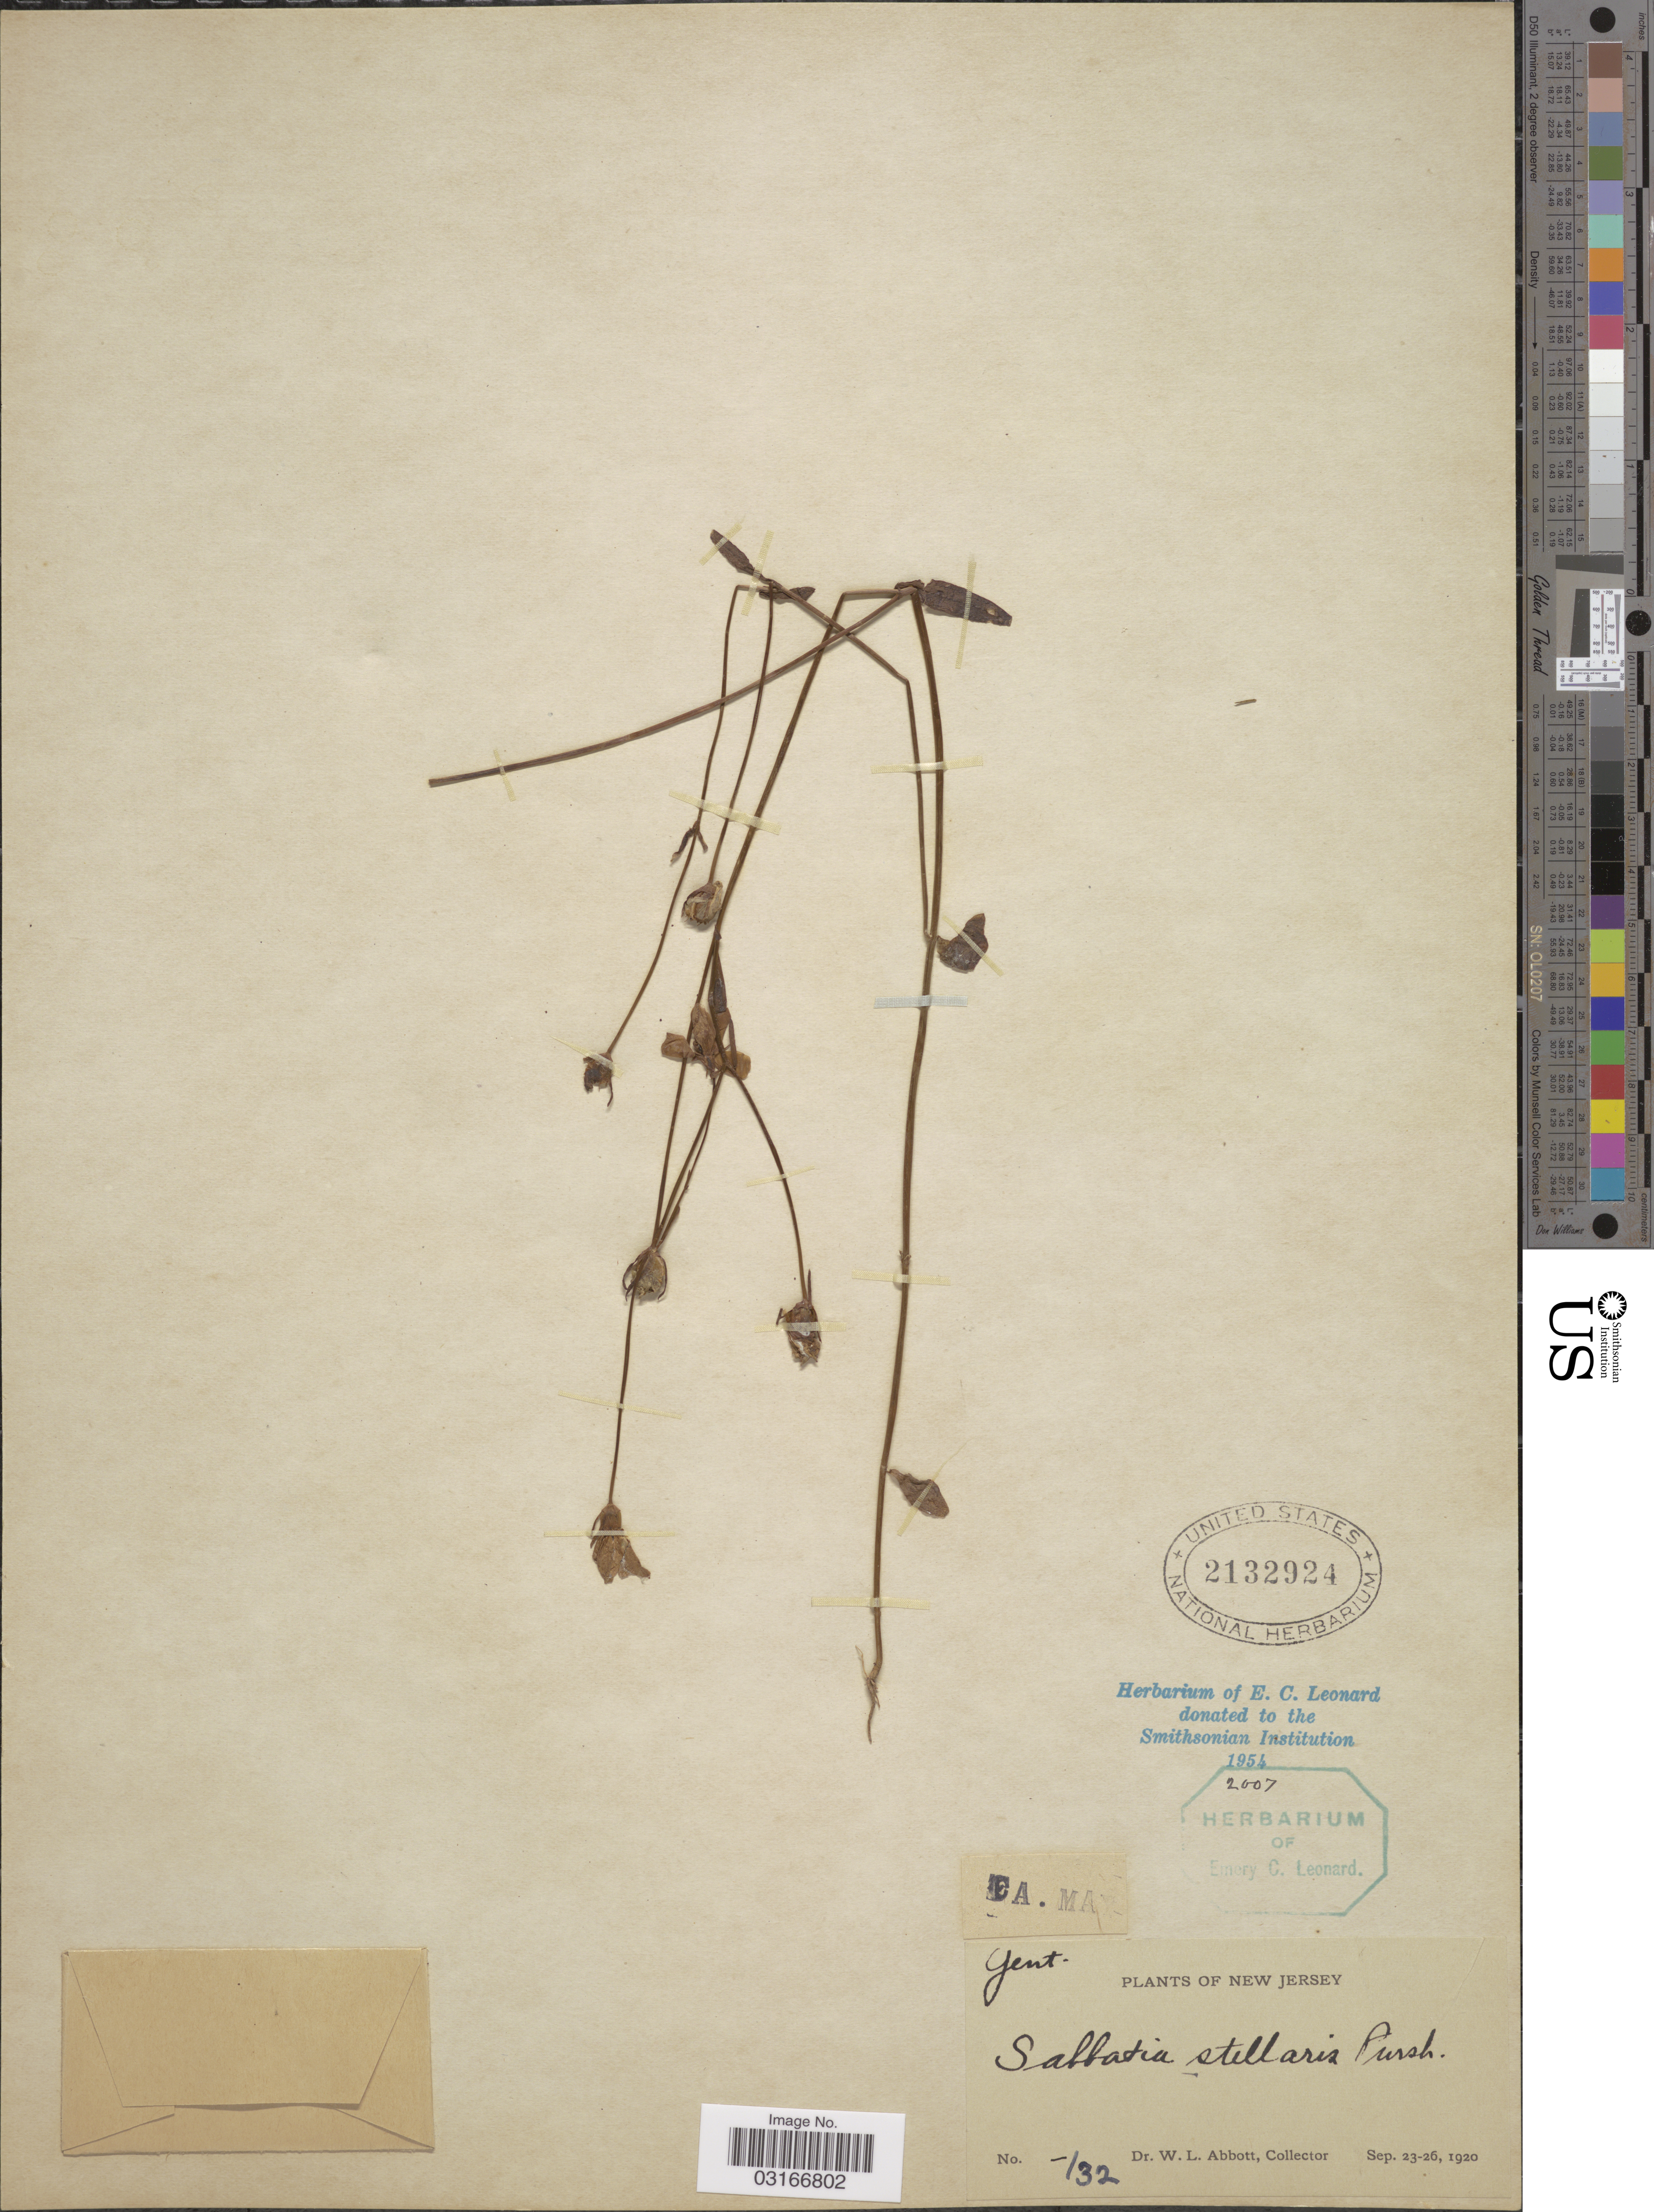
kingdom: Plantae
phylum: Tracheophyta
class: Magnoliopsida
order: Gentianales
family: Gentianaceae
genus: Sabatia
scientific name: Sabatia stellaris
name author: Pursh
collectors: W. L. Abbott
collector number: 132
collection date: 1920-09-23/1920-09-26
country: United States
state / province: New Jersey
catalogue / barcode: US 2132924